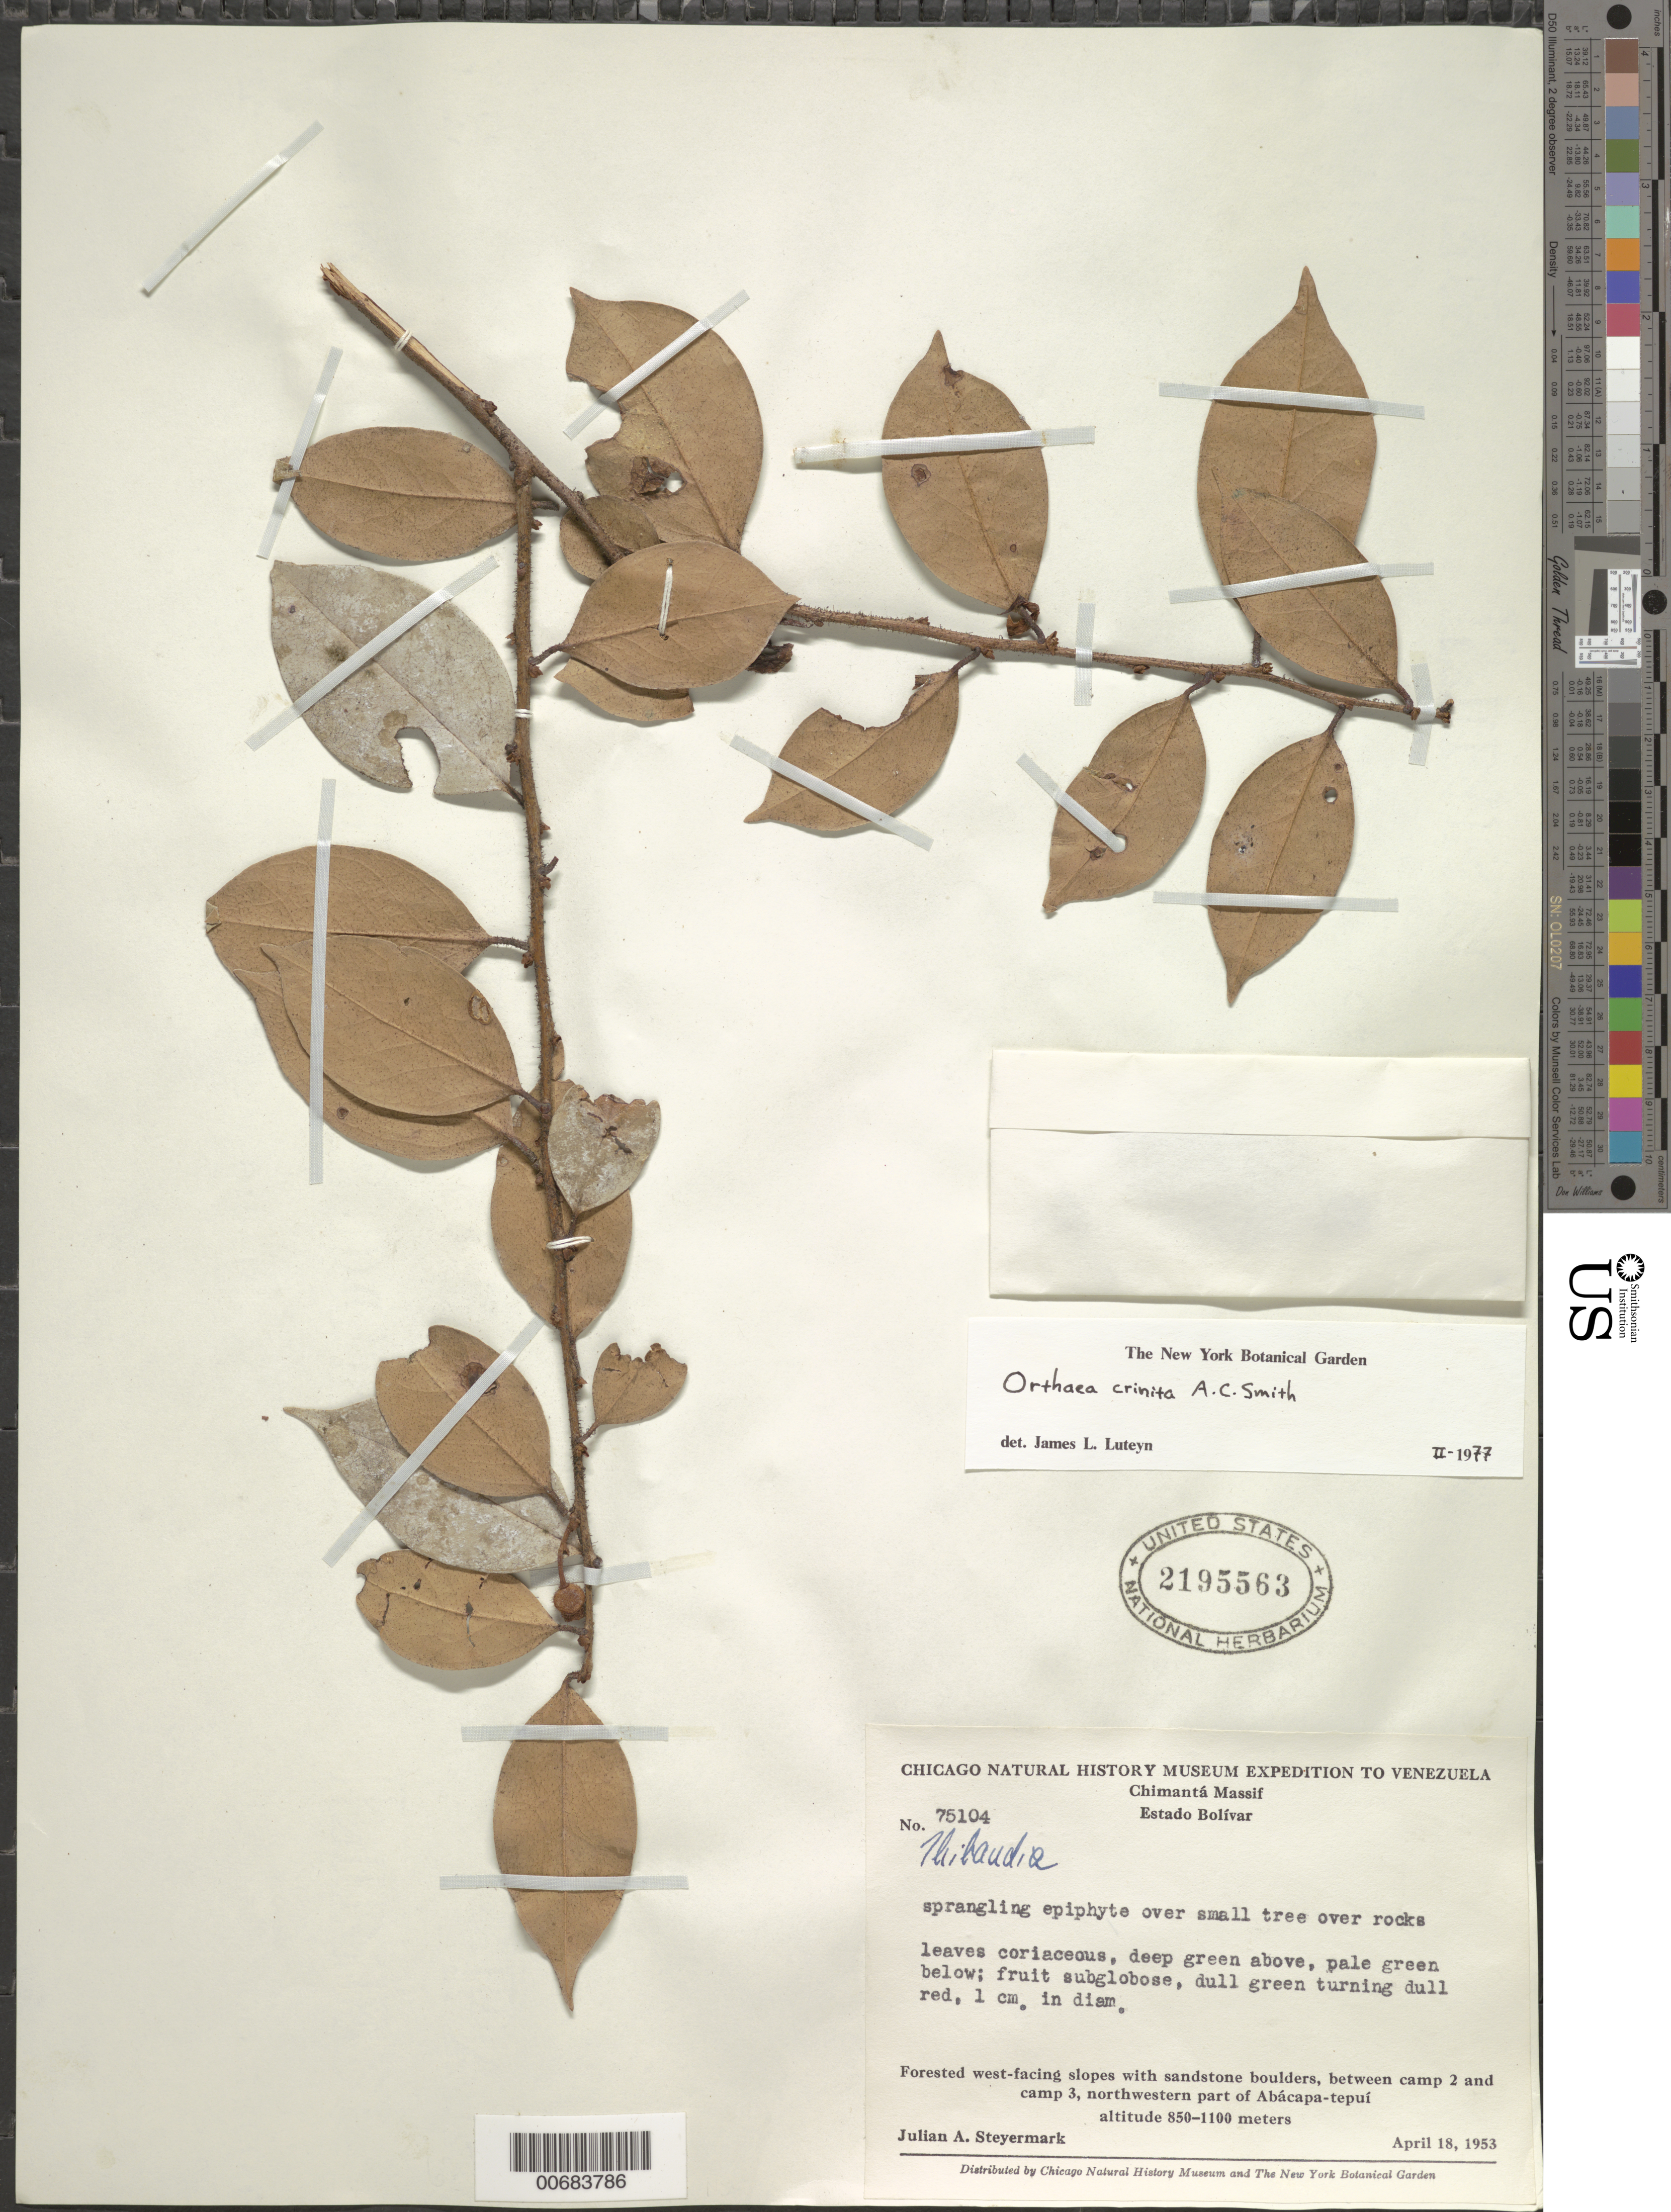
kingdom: Plantae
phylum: Tracheophyta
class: Magnoliopsida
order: Ericales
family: Ericaceae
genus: Orthaea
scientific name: Orthaea crinita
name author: A.C. Sm.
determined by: Luteyn, J. L.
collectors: J. Steyermark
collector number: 75104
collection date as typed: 18-Apr-53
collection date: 1953-04-18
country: Venezuela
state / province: Bolívar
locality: Chimantá Massif, Abácapa-tepuí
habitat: Forested west facing slopes with sandstone boulders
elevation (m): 850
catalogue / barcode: US 2195563